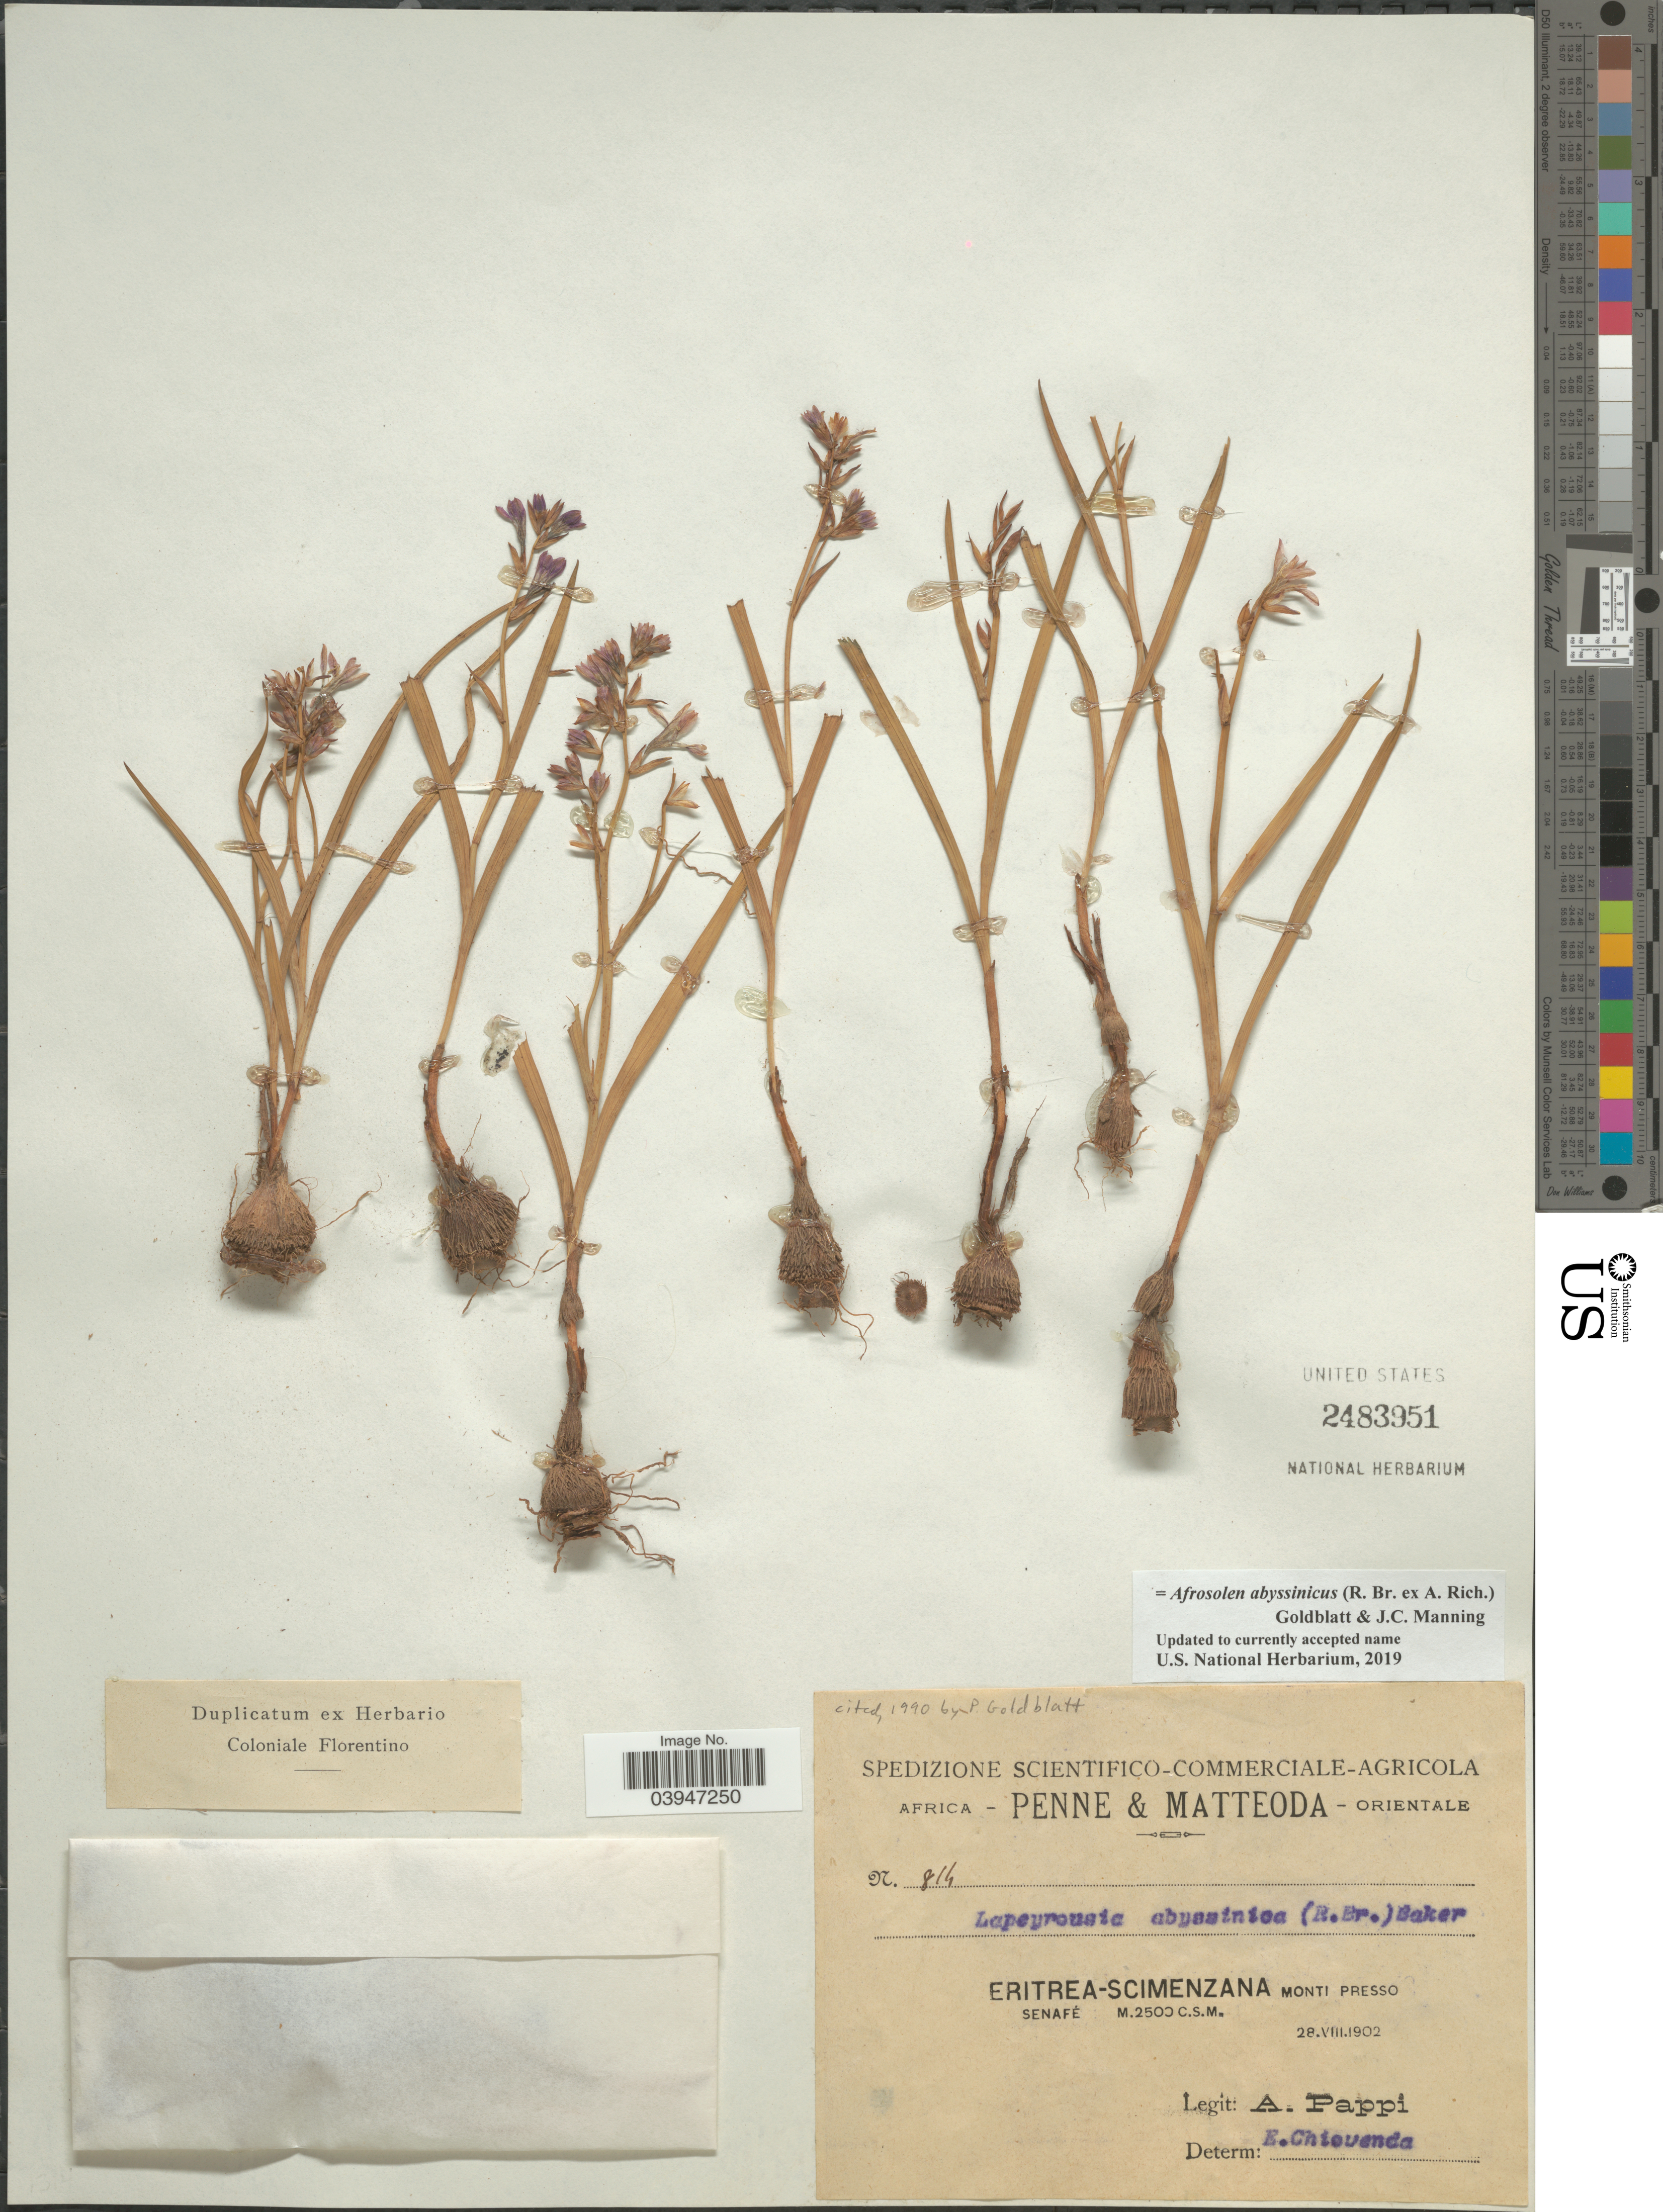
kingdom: Plantae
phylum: Tracheophyta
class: Liliopsida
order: Asparagales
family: Iridaceae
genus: Afrosolen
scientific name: Afrosolen abyssinicus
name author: (R. Br. ex A. Rich.) Goldblatt & J.C. Manning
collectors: A. Pappi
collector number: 814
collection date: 1902-08-28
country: Eritrea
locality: Penne & Matteoda - Eritrea-Scimenzana Monti Presso. Senafé.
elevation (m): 2500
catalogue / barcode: US 2483951